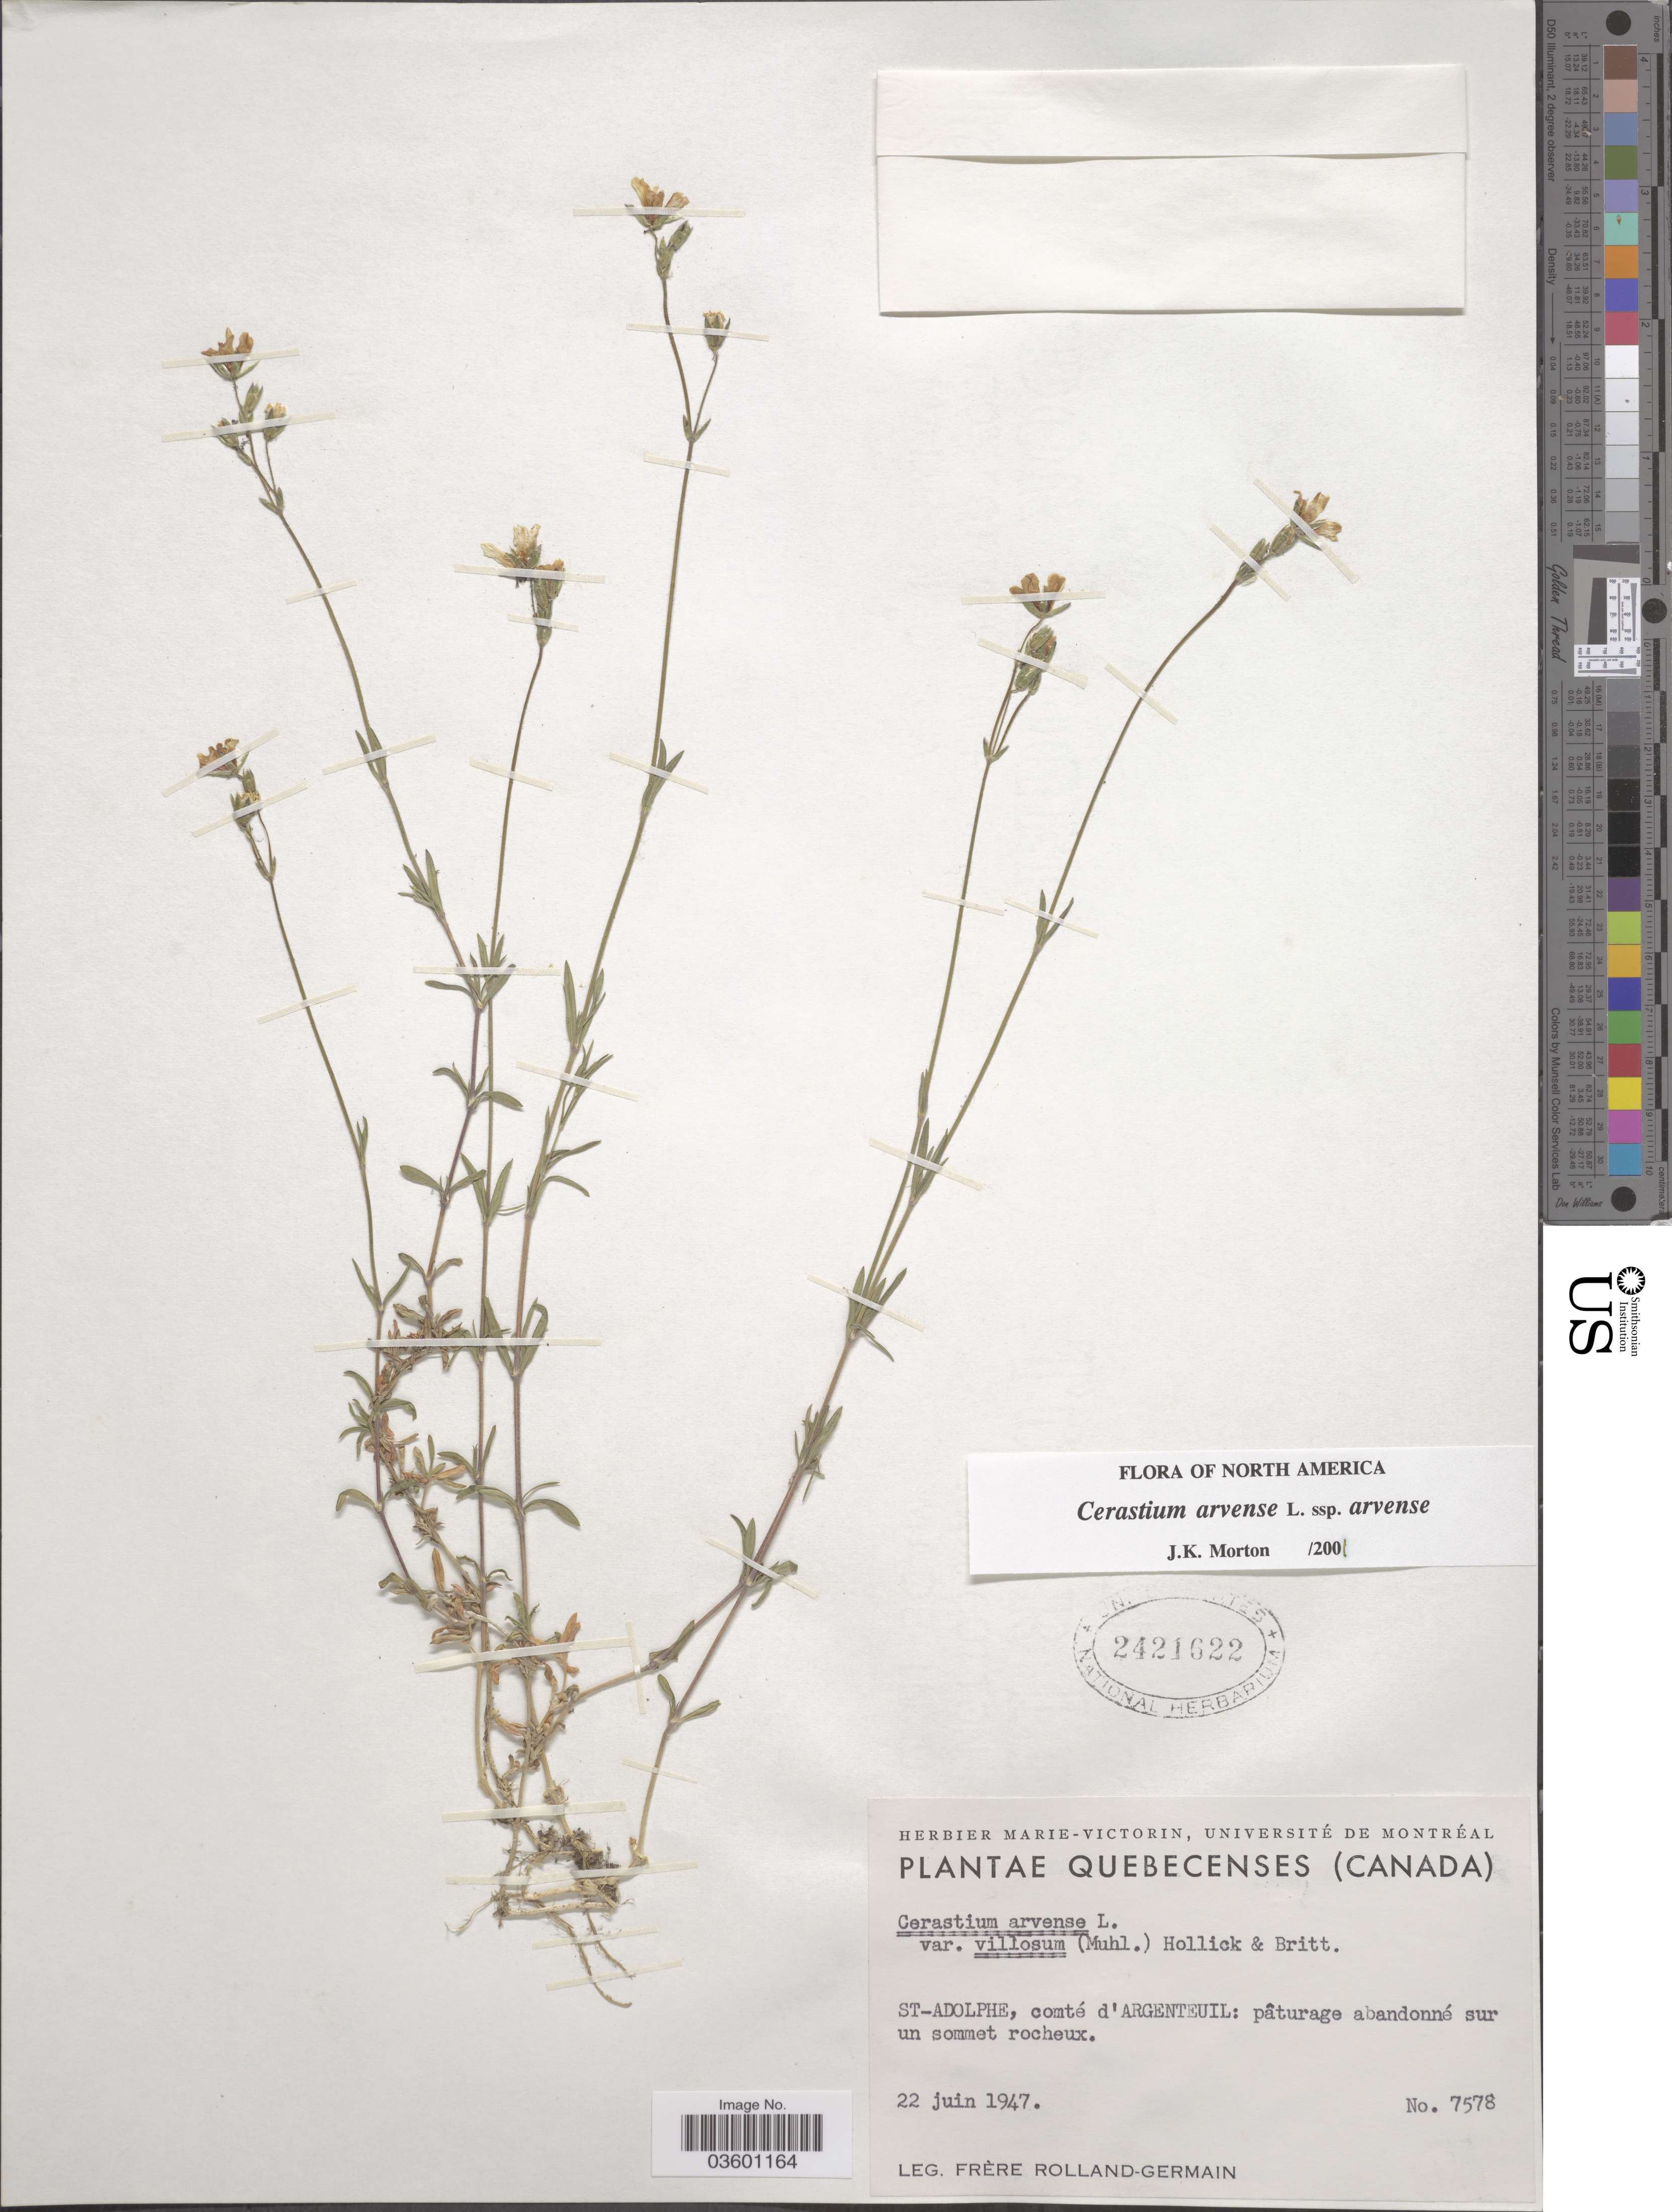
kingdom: Plantae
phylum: Tracheophyta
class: Magnoliopsida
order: Caryophyllales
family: Caryophyllaceae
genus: Cerastium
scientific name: Cerastium arvense subsp. arvense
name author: L.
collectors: Rolland-Germain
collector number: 7578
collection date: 1947-06-22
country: Canada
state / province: Quebec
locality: St-Adolphe, comté d'Argenteuil.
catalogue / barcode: US 2421622